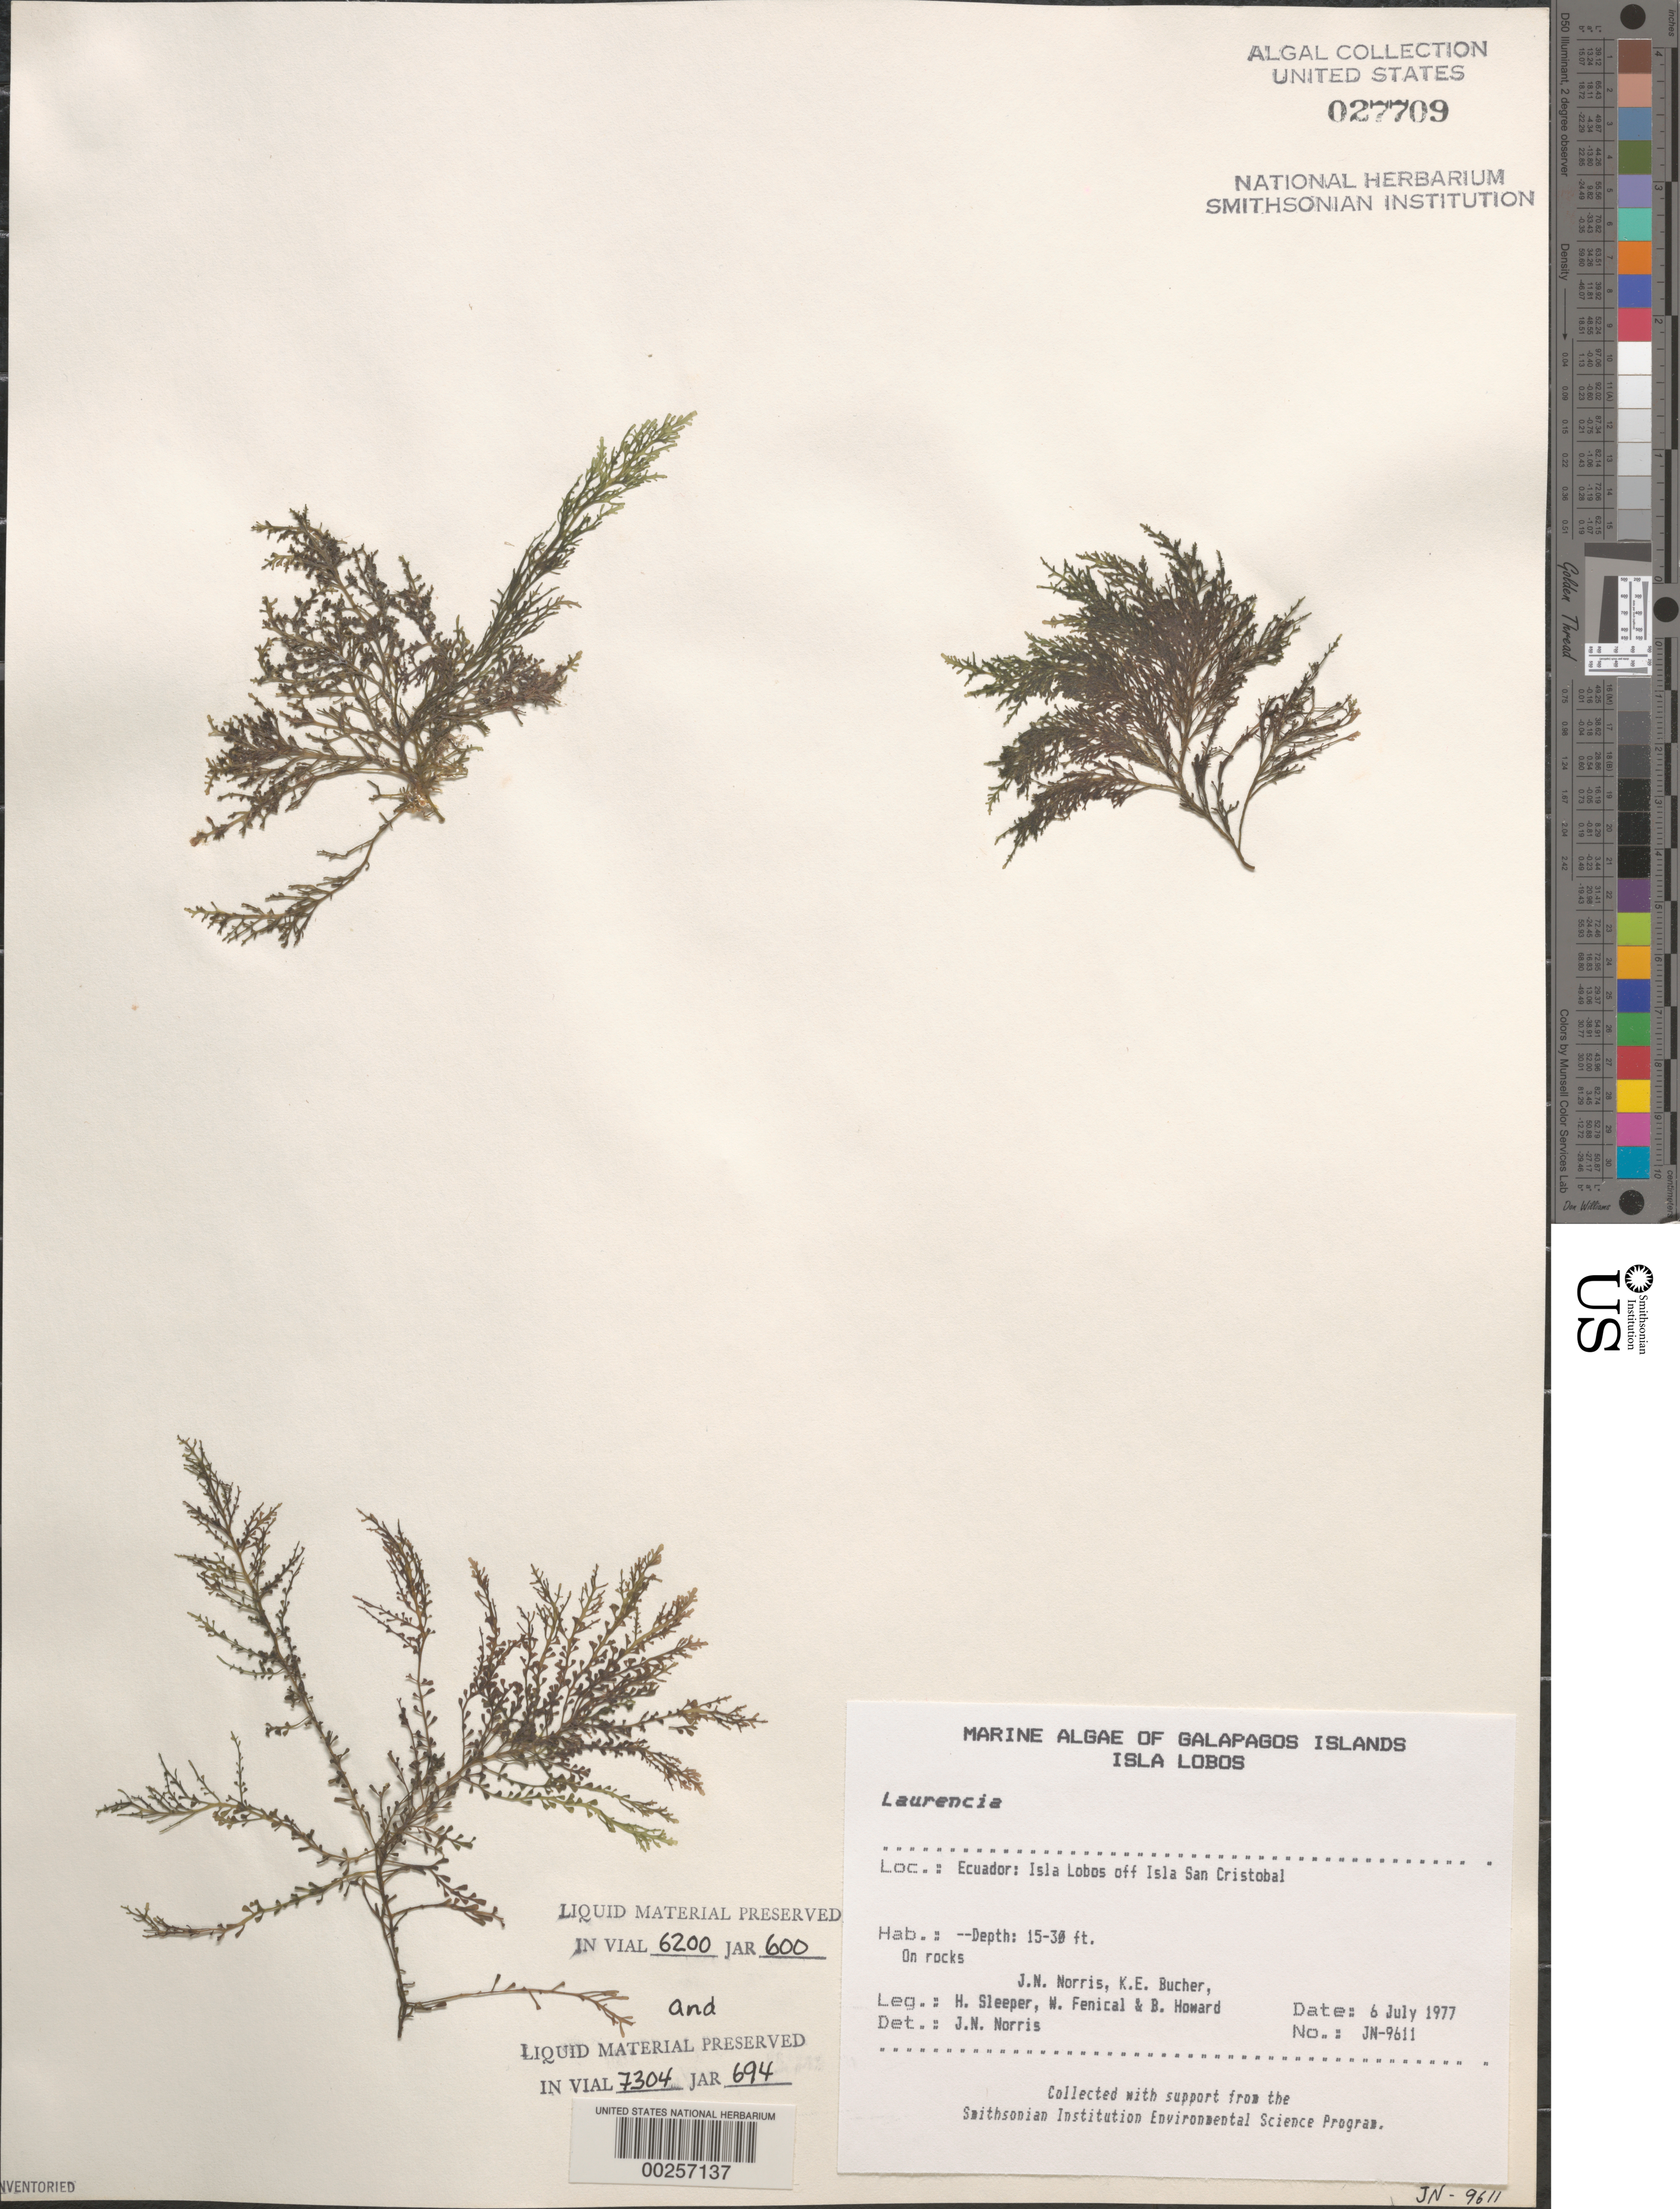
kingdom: Plantae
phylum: Rhodophyta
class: Florideophyceae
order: Ceramiales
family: Rhodomelaceae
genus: Laurencia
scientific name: Laurencia sp.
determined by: Norris, James N.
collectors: J. N. Norris, K. E. Bucher, H. Sleeper, W. Fenical & B. Howard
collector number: JN-9611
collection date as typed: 06 Jul 1977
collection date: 1977-07-06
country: Ecuador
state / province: Colón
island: Lobos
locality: Off Isla San Cristóbal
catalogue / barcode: US 27709